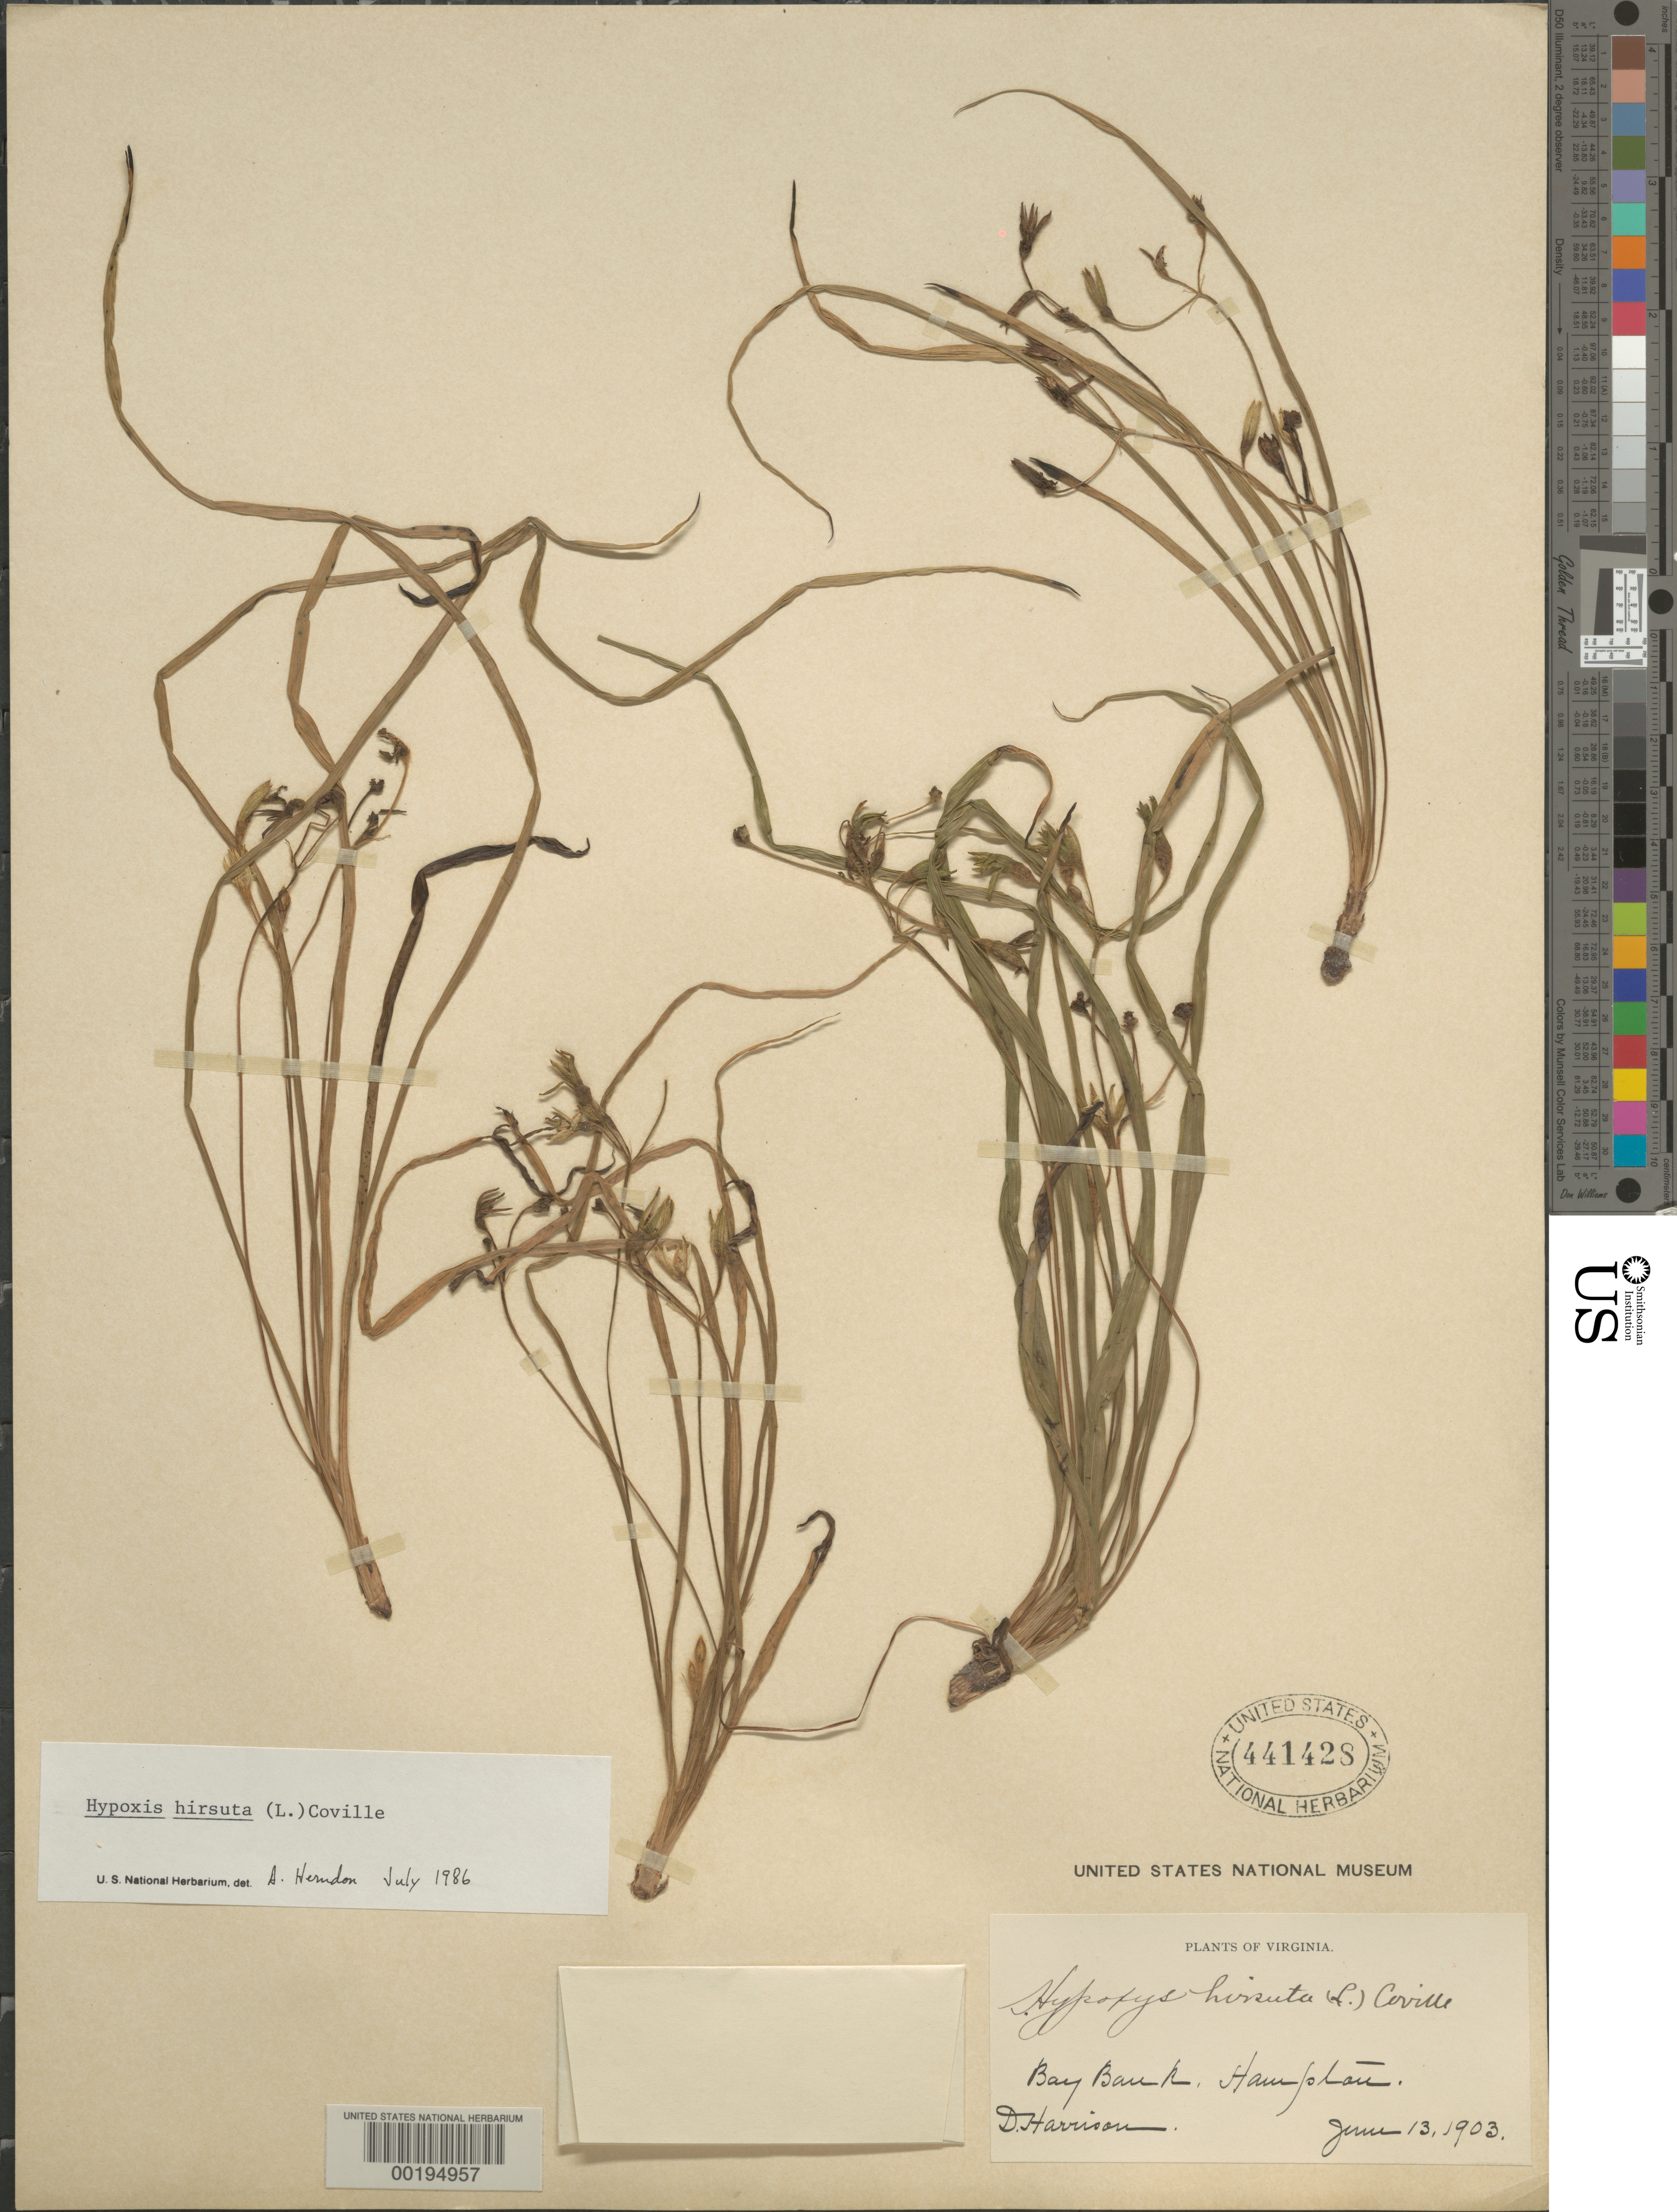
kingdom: Plantae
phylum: Tracheophyta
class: Liliopsida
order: Asparagales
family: Hypoxidaceae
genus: Hypoxis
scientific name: Hypoxis hirsuta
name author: (L.) Coville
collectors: D. Harrison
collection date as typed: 13 Jun 1903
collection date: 1903-06-13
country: United States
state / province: Virginia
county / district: City of Hampton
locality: Hampton, Bay Bank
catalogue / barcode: US 441428